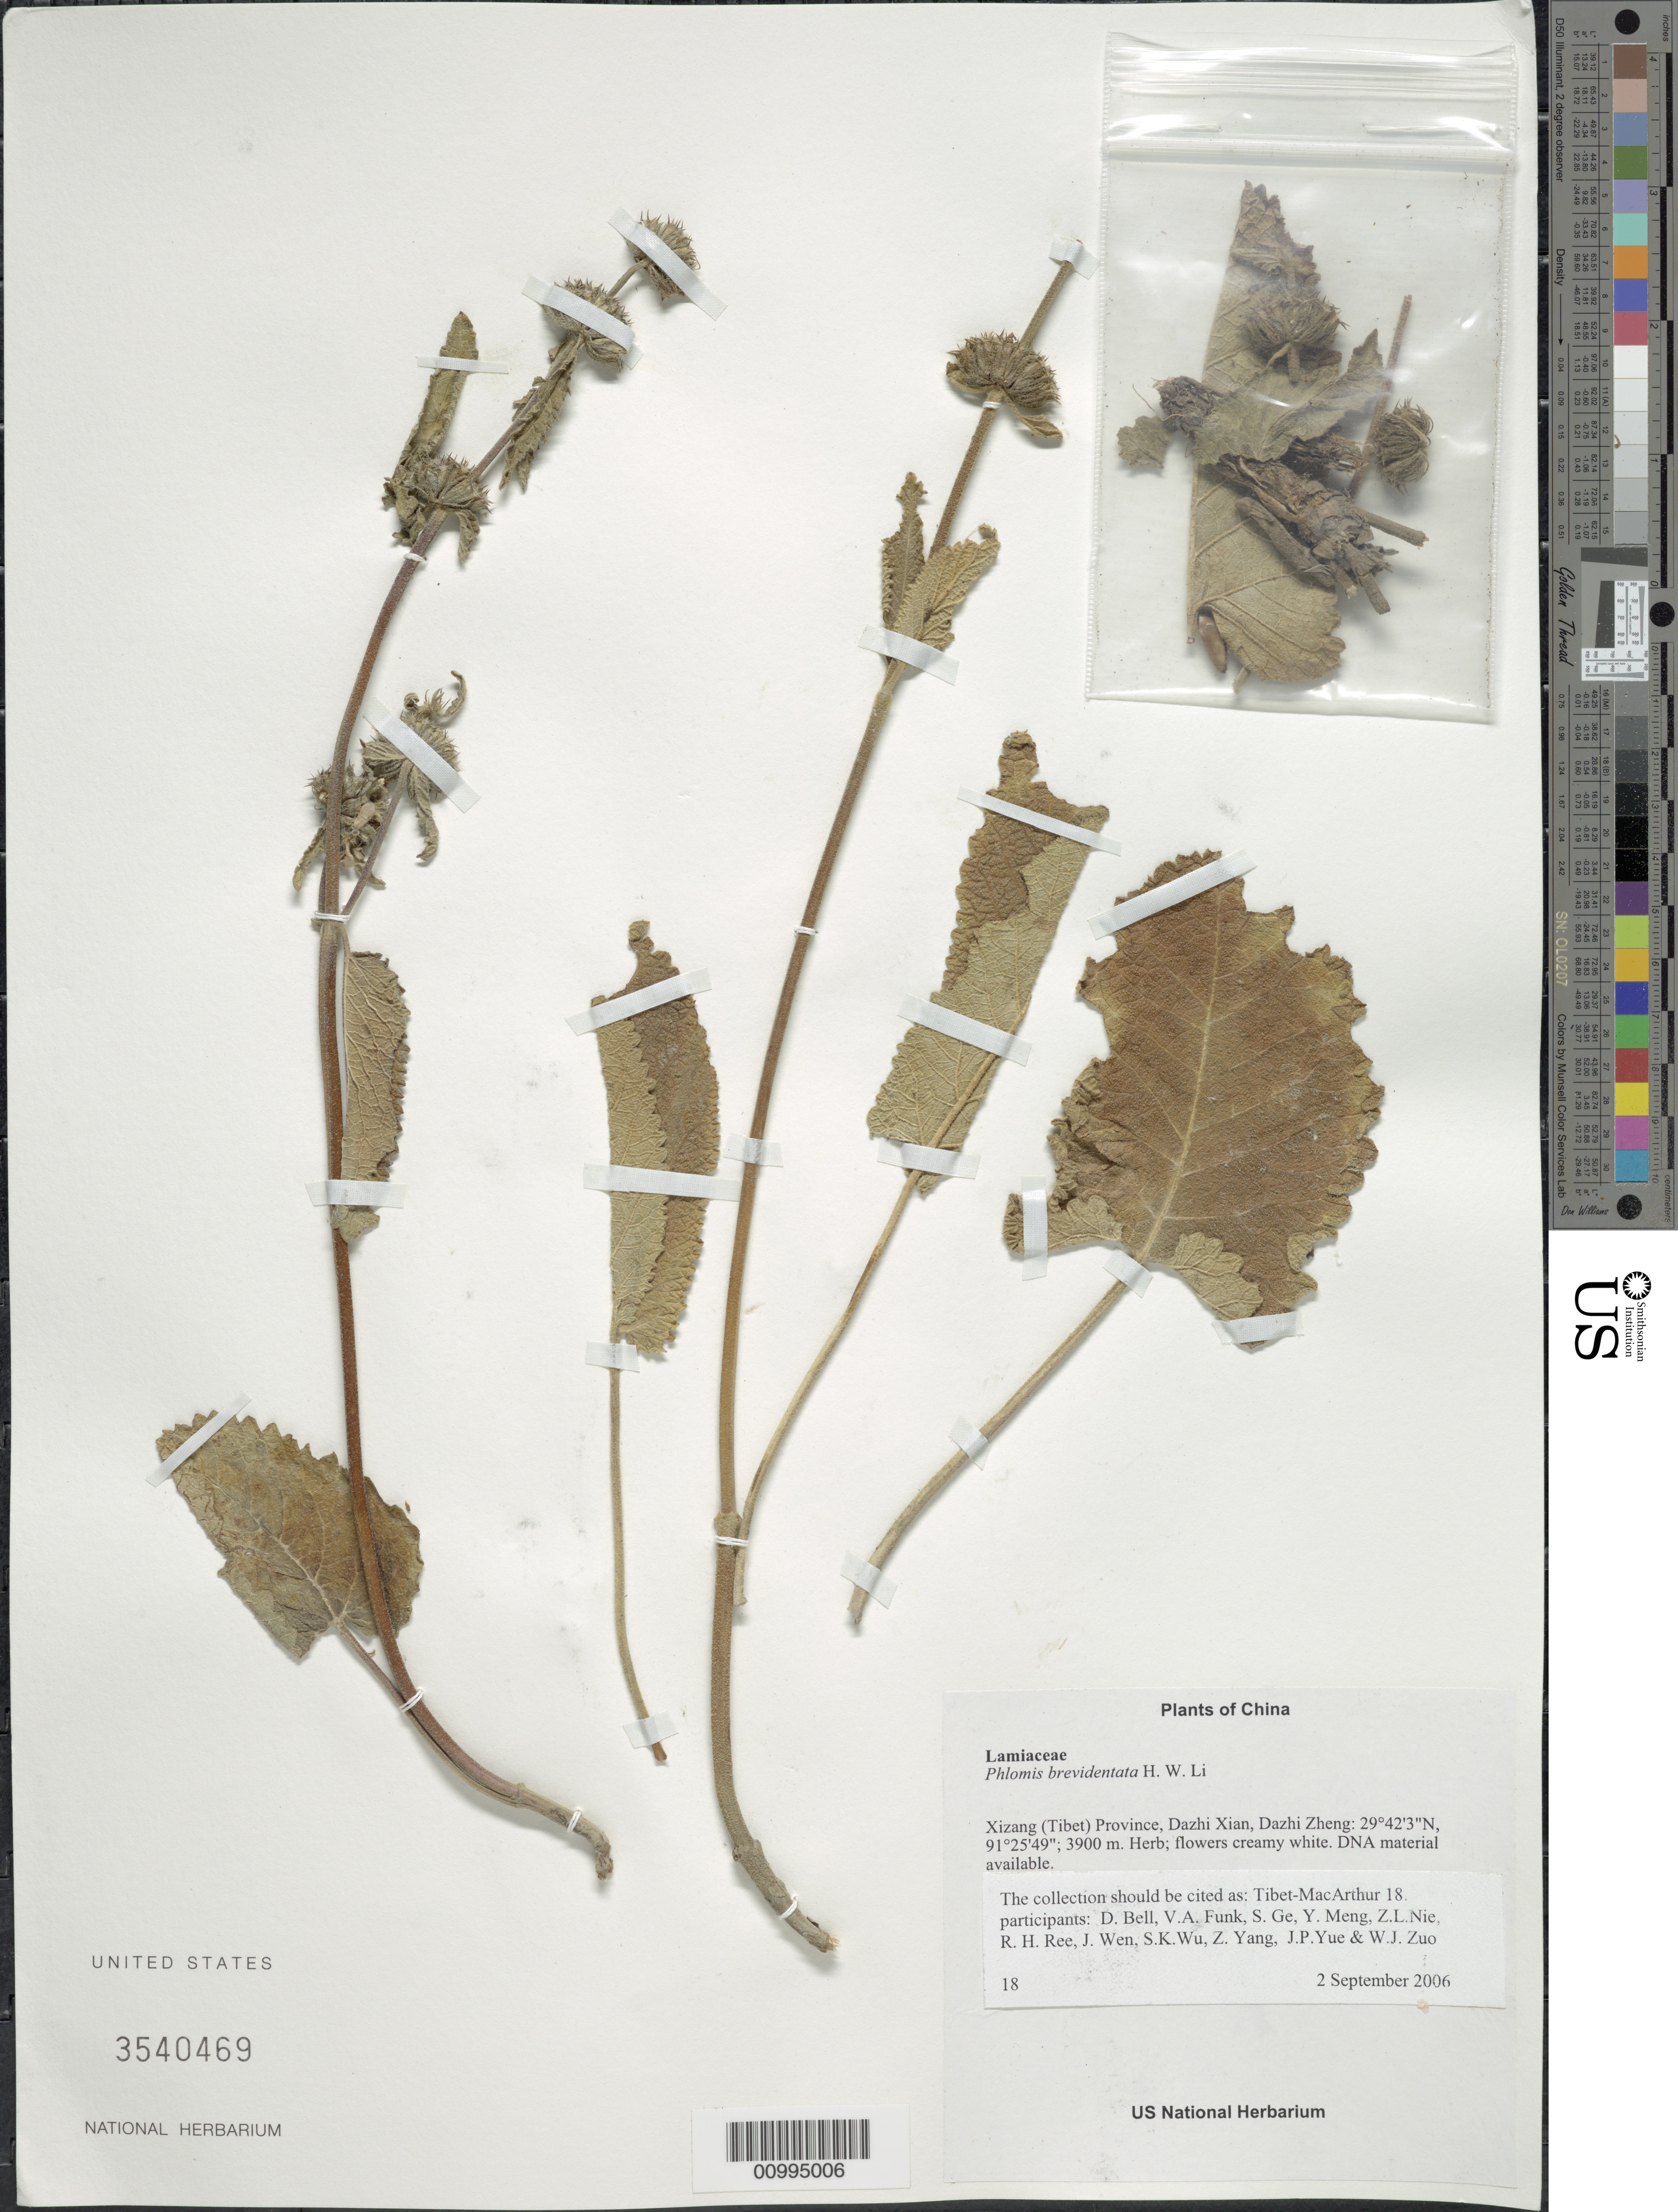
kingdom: Plantae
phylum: Tracheophyta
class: Magnoliopsida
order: Lamiales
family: Lamiaceae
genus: Phlomis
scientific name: Phlomis brevidentata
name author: H.W. Li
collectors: Tibet-MacArthur, D. A. Bell, V. Funk, S. Ge, Y. Meng, Z. Nie, R. Ree, J. Wen, S. K. Wu, Z. Yang, J. Yue & W. Zuo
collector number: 18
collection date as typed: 02 Sep 2006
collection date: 2006-09-02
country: China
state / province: Xizang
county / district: Dazhi Xian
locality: Dazhi Zheng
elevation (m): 3900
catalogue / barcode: US 3540469